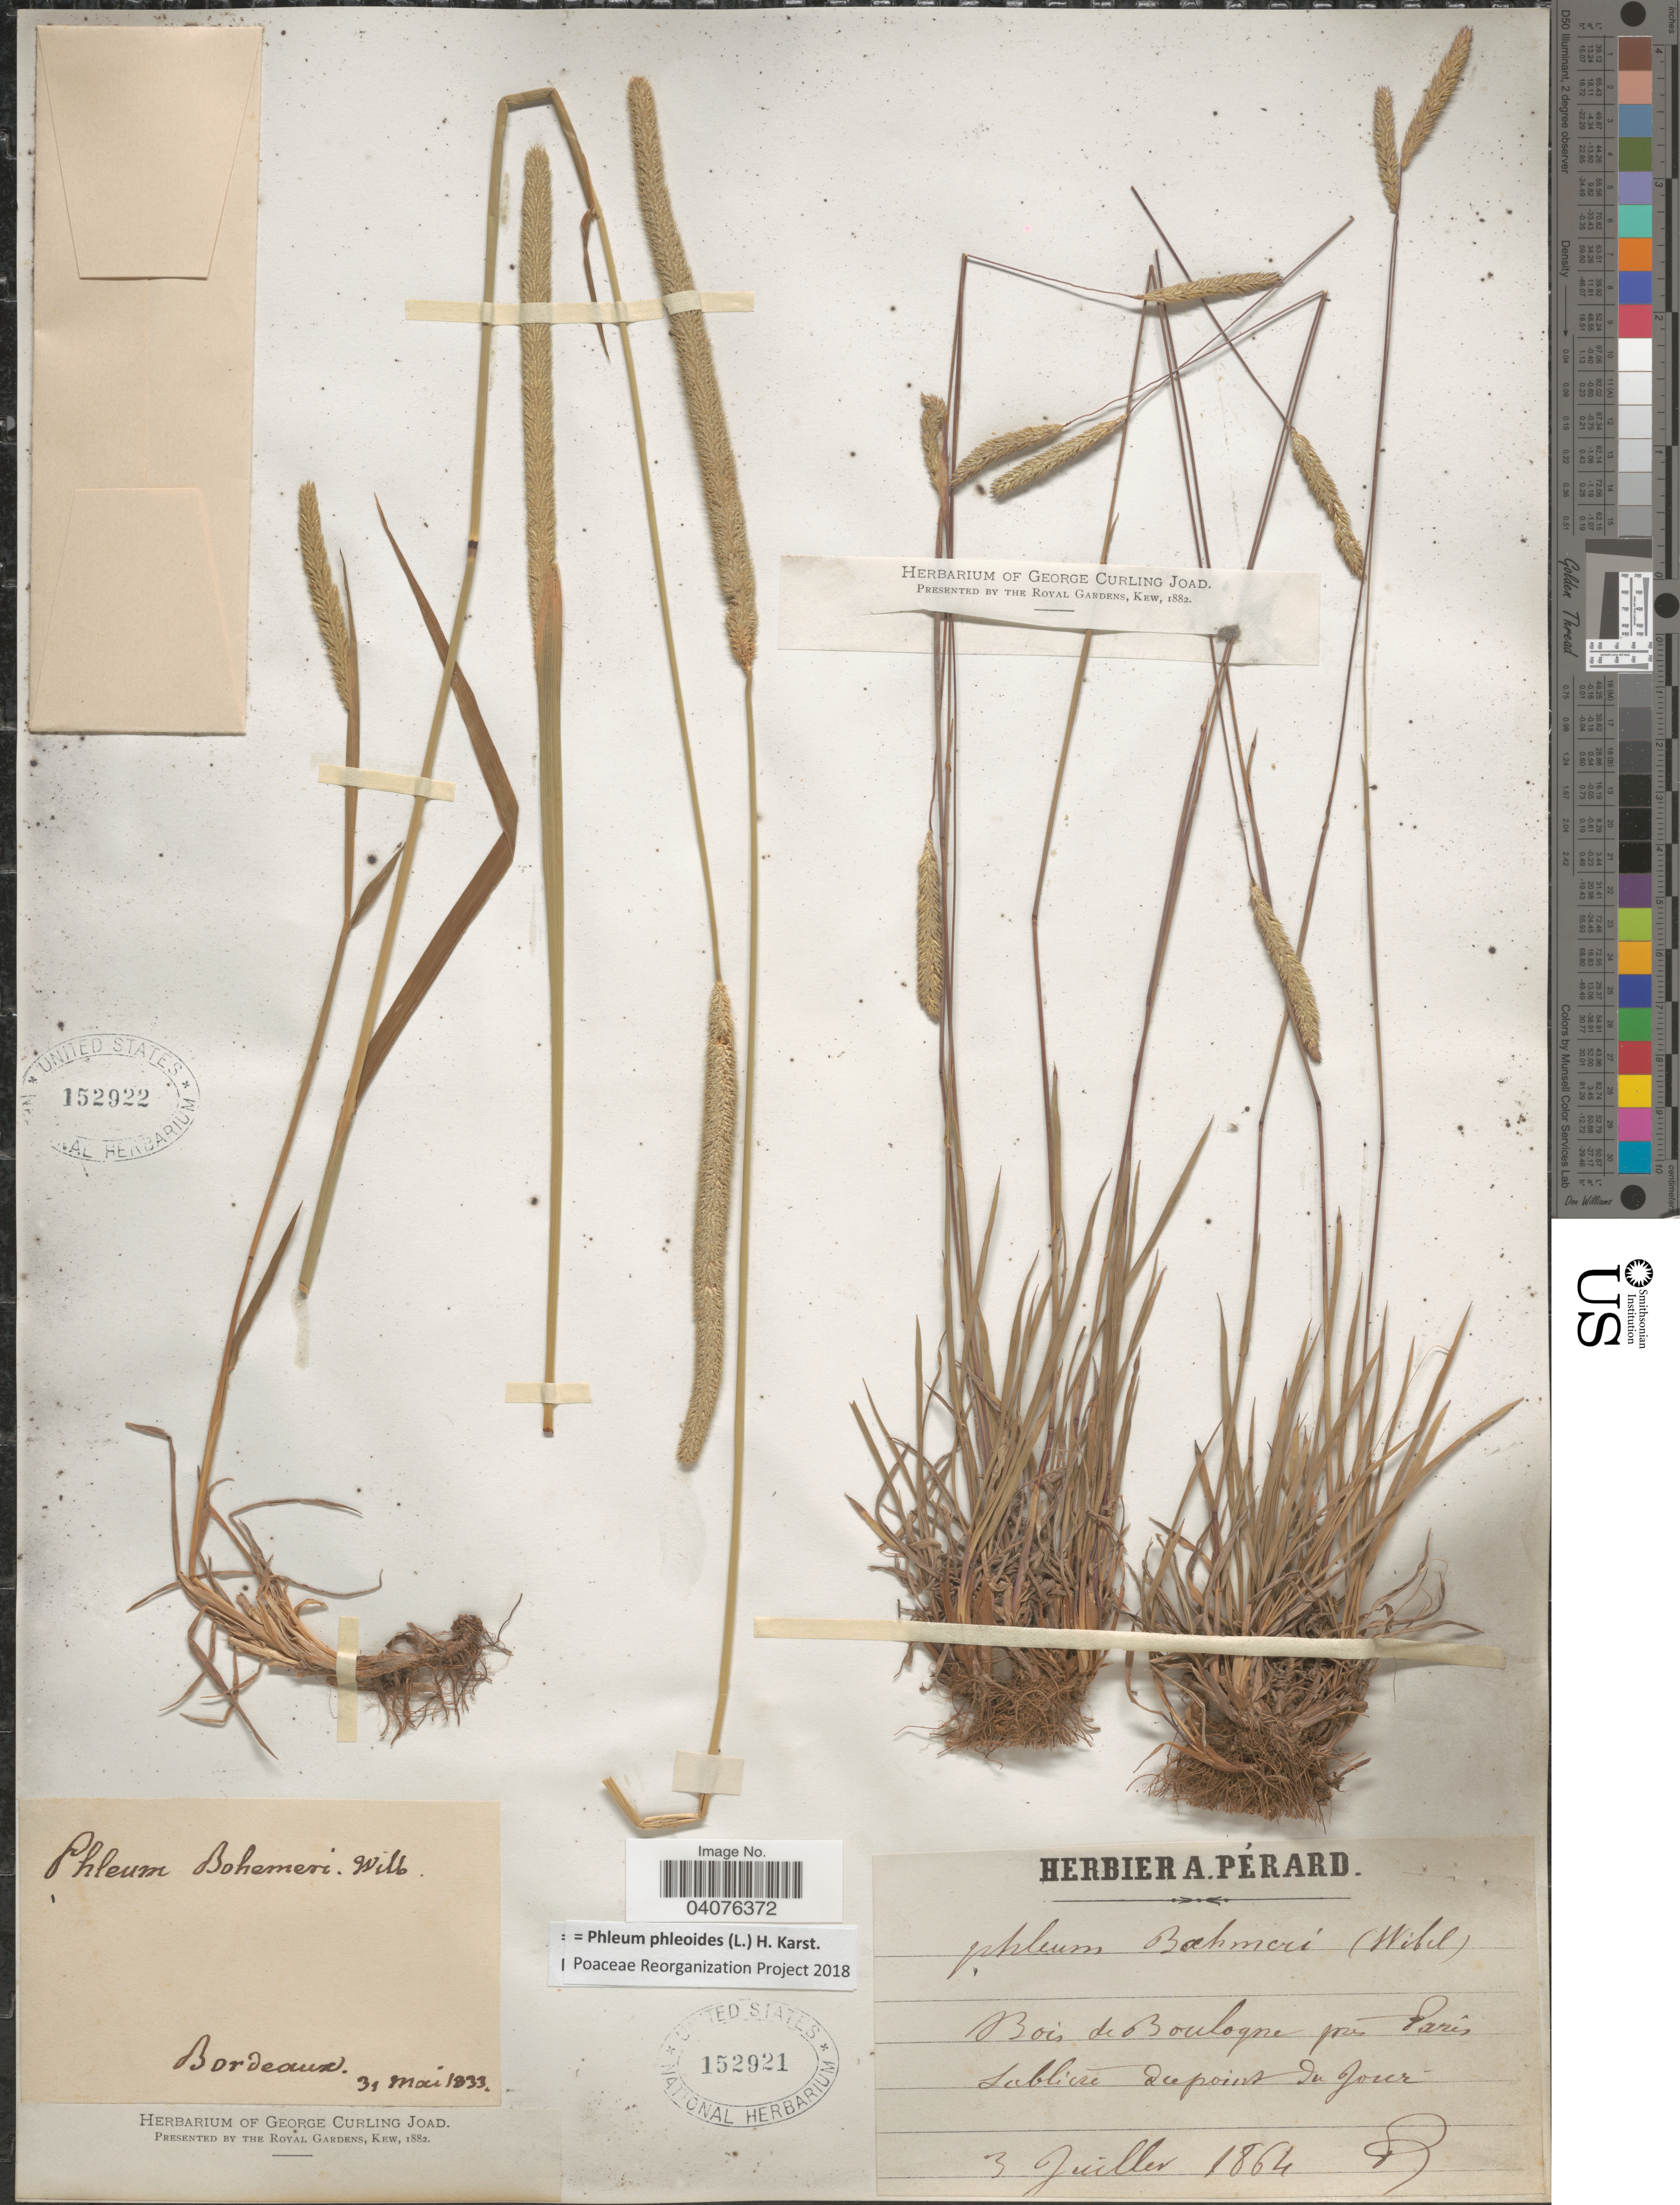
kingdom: Plantae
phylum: Tracheophyta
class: Liliopsida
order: Poales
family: Poaceae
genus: Phleum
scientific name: Phleum phleoides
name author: (L.) H. Karst.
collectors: ex herb. A. Perard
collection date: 1864-07-03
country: France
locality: Bois de Boulogne près de Paris. Sabliere dupoint du Jour.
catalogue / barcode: US 152921